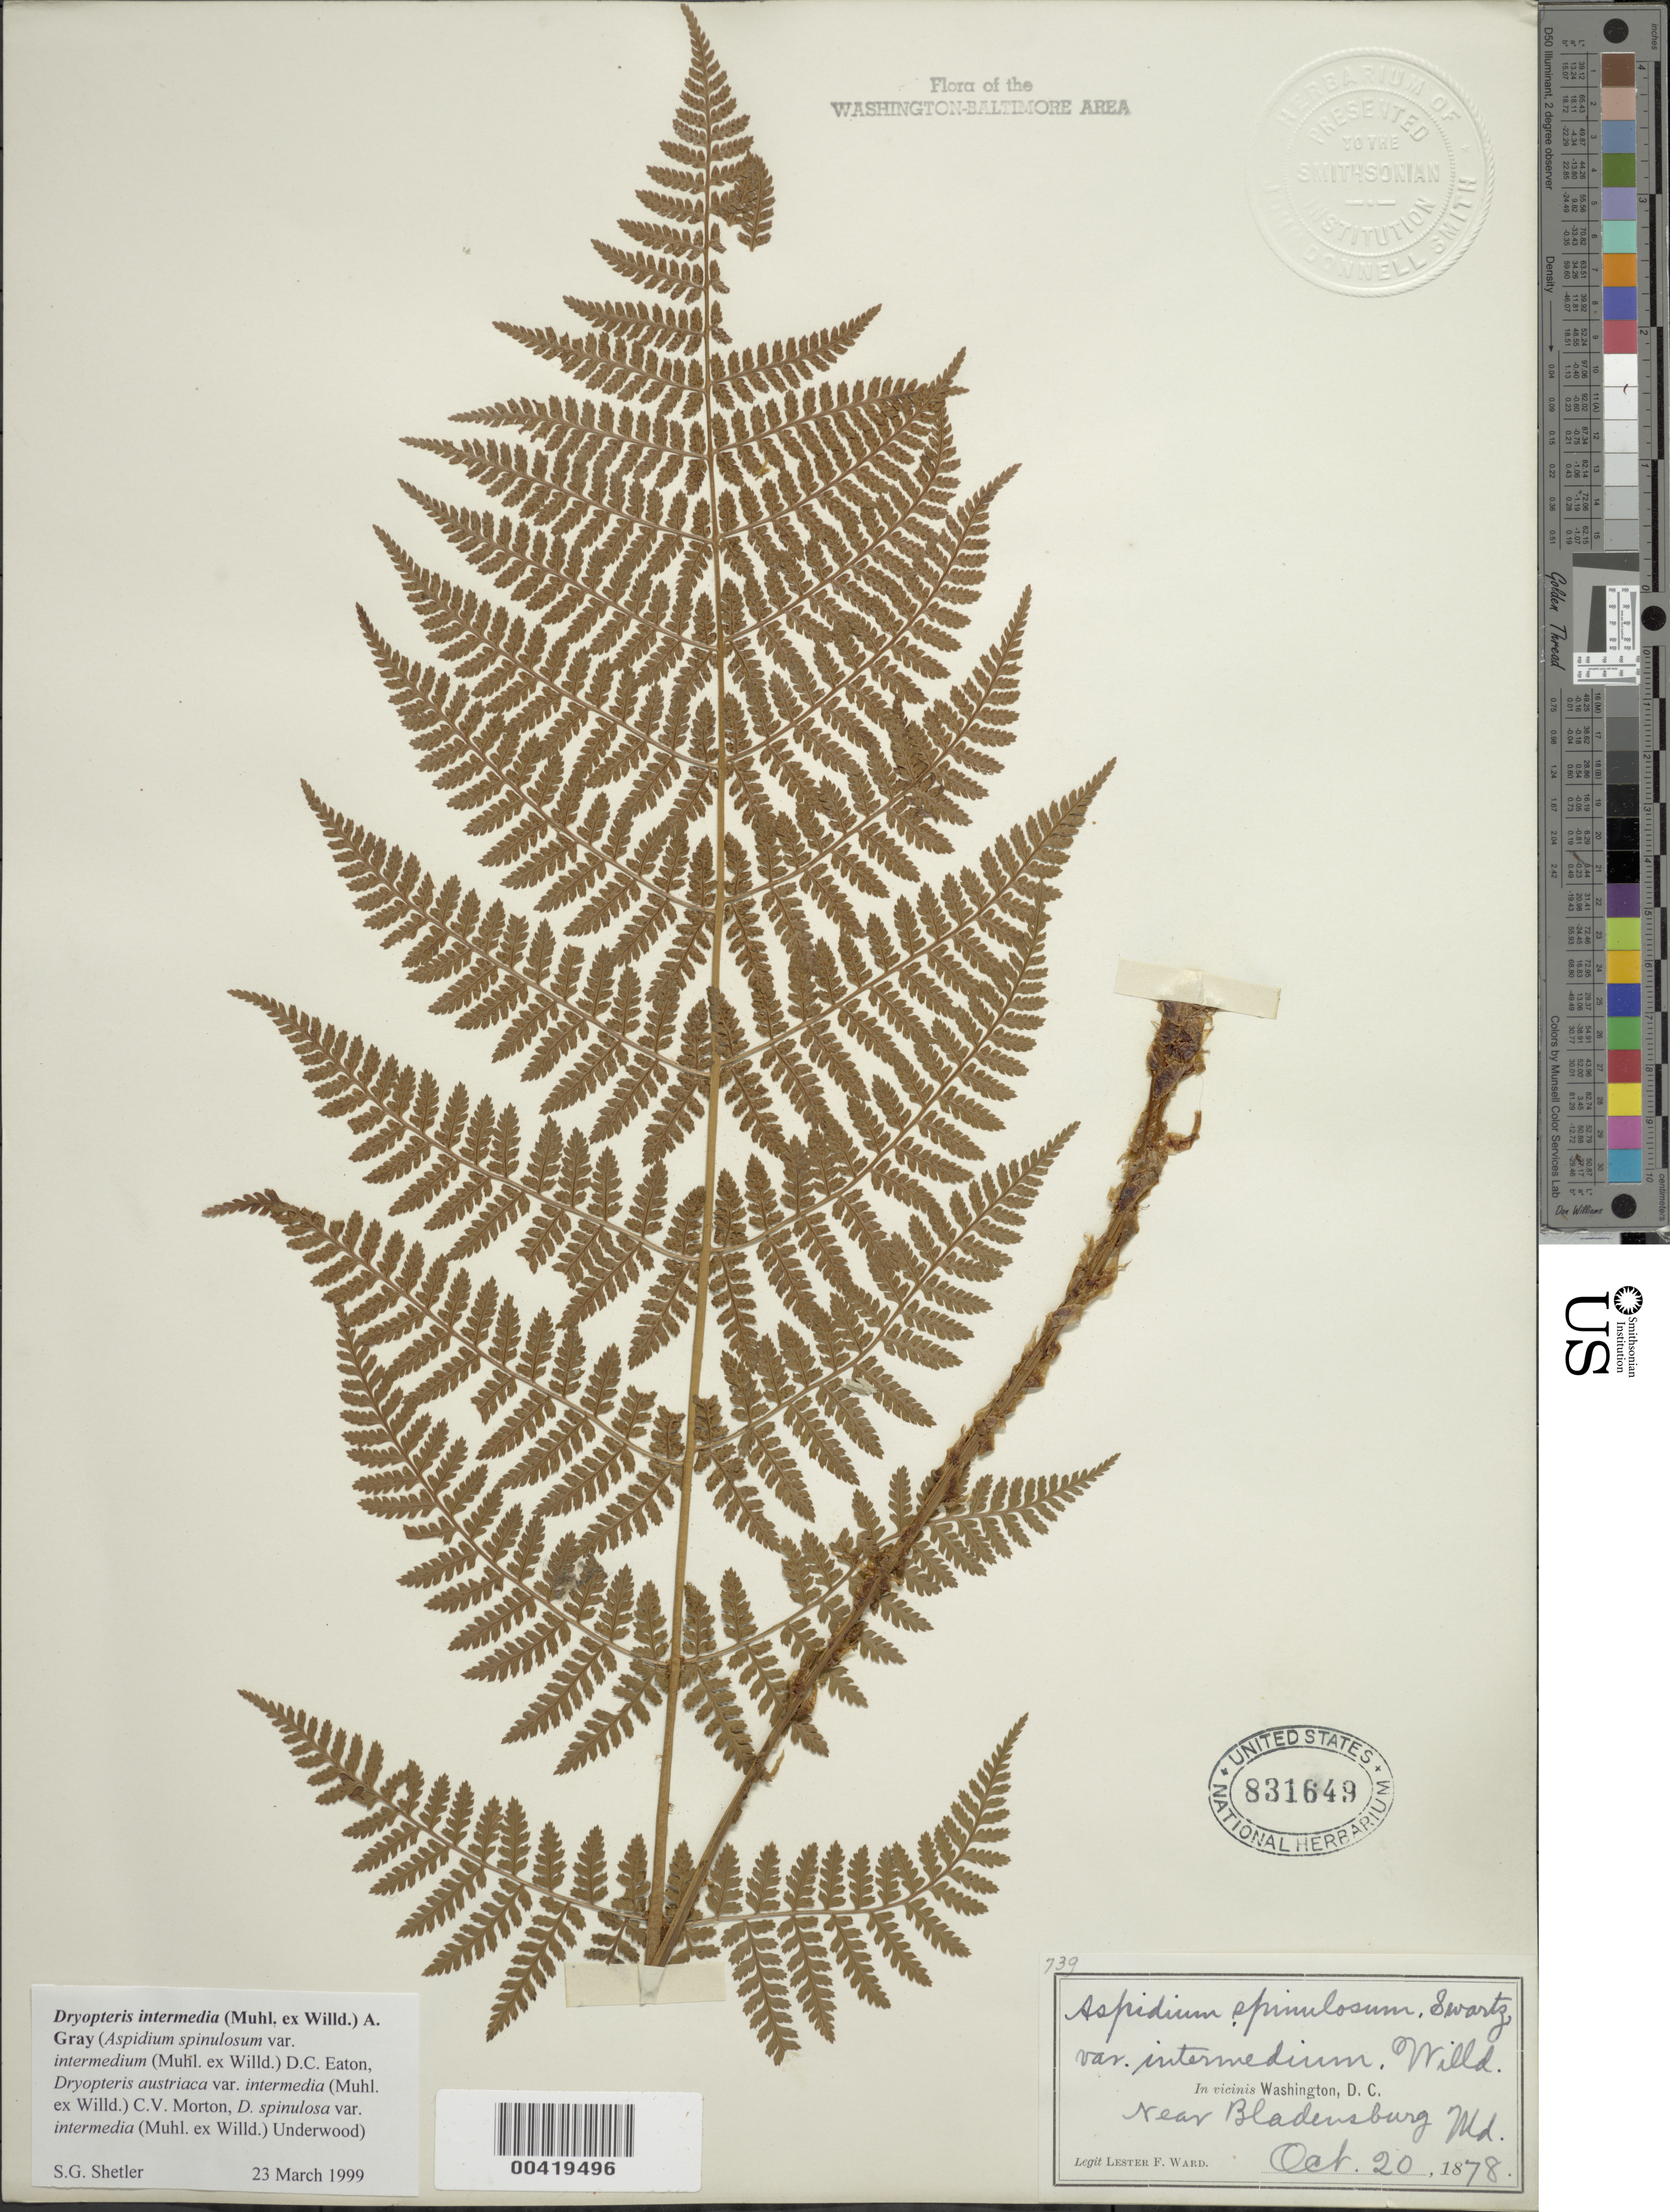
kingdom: Plantae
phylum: Tracheophyta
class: Polypodiopsida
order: Polypodiales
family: Dryopteridaceae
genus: Dryopteris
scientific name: Dryopteris intermedia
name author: (Muhl.) A. Gray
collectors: L. F. Ward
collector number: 739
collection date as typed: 20 Oct 1878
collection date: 1878-10-20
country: United States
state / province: Maryland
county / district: Prince George's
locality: Bladensburg vicinity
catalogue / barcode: US 831649